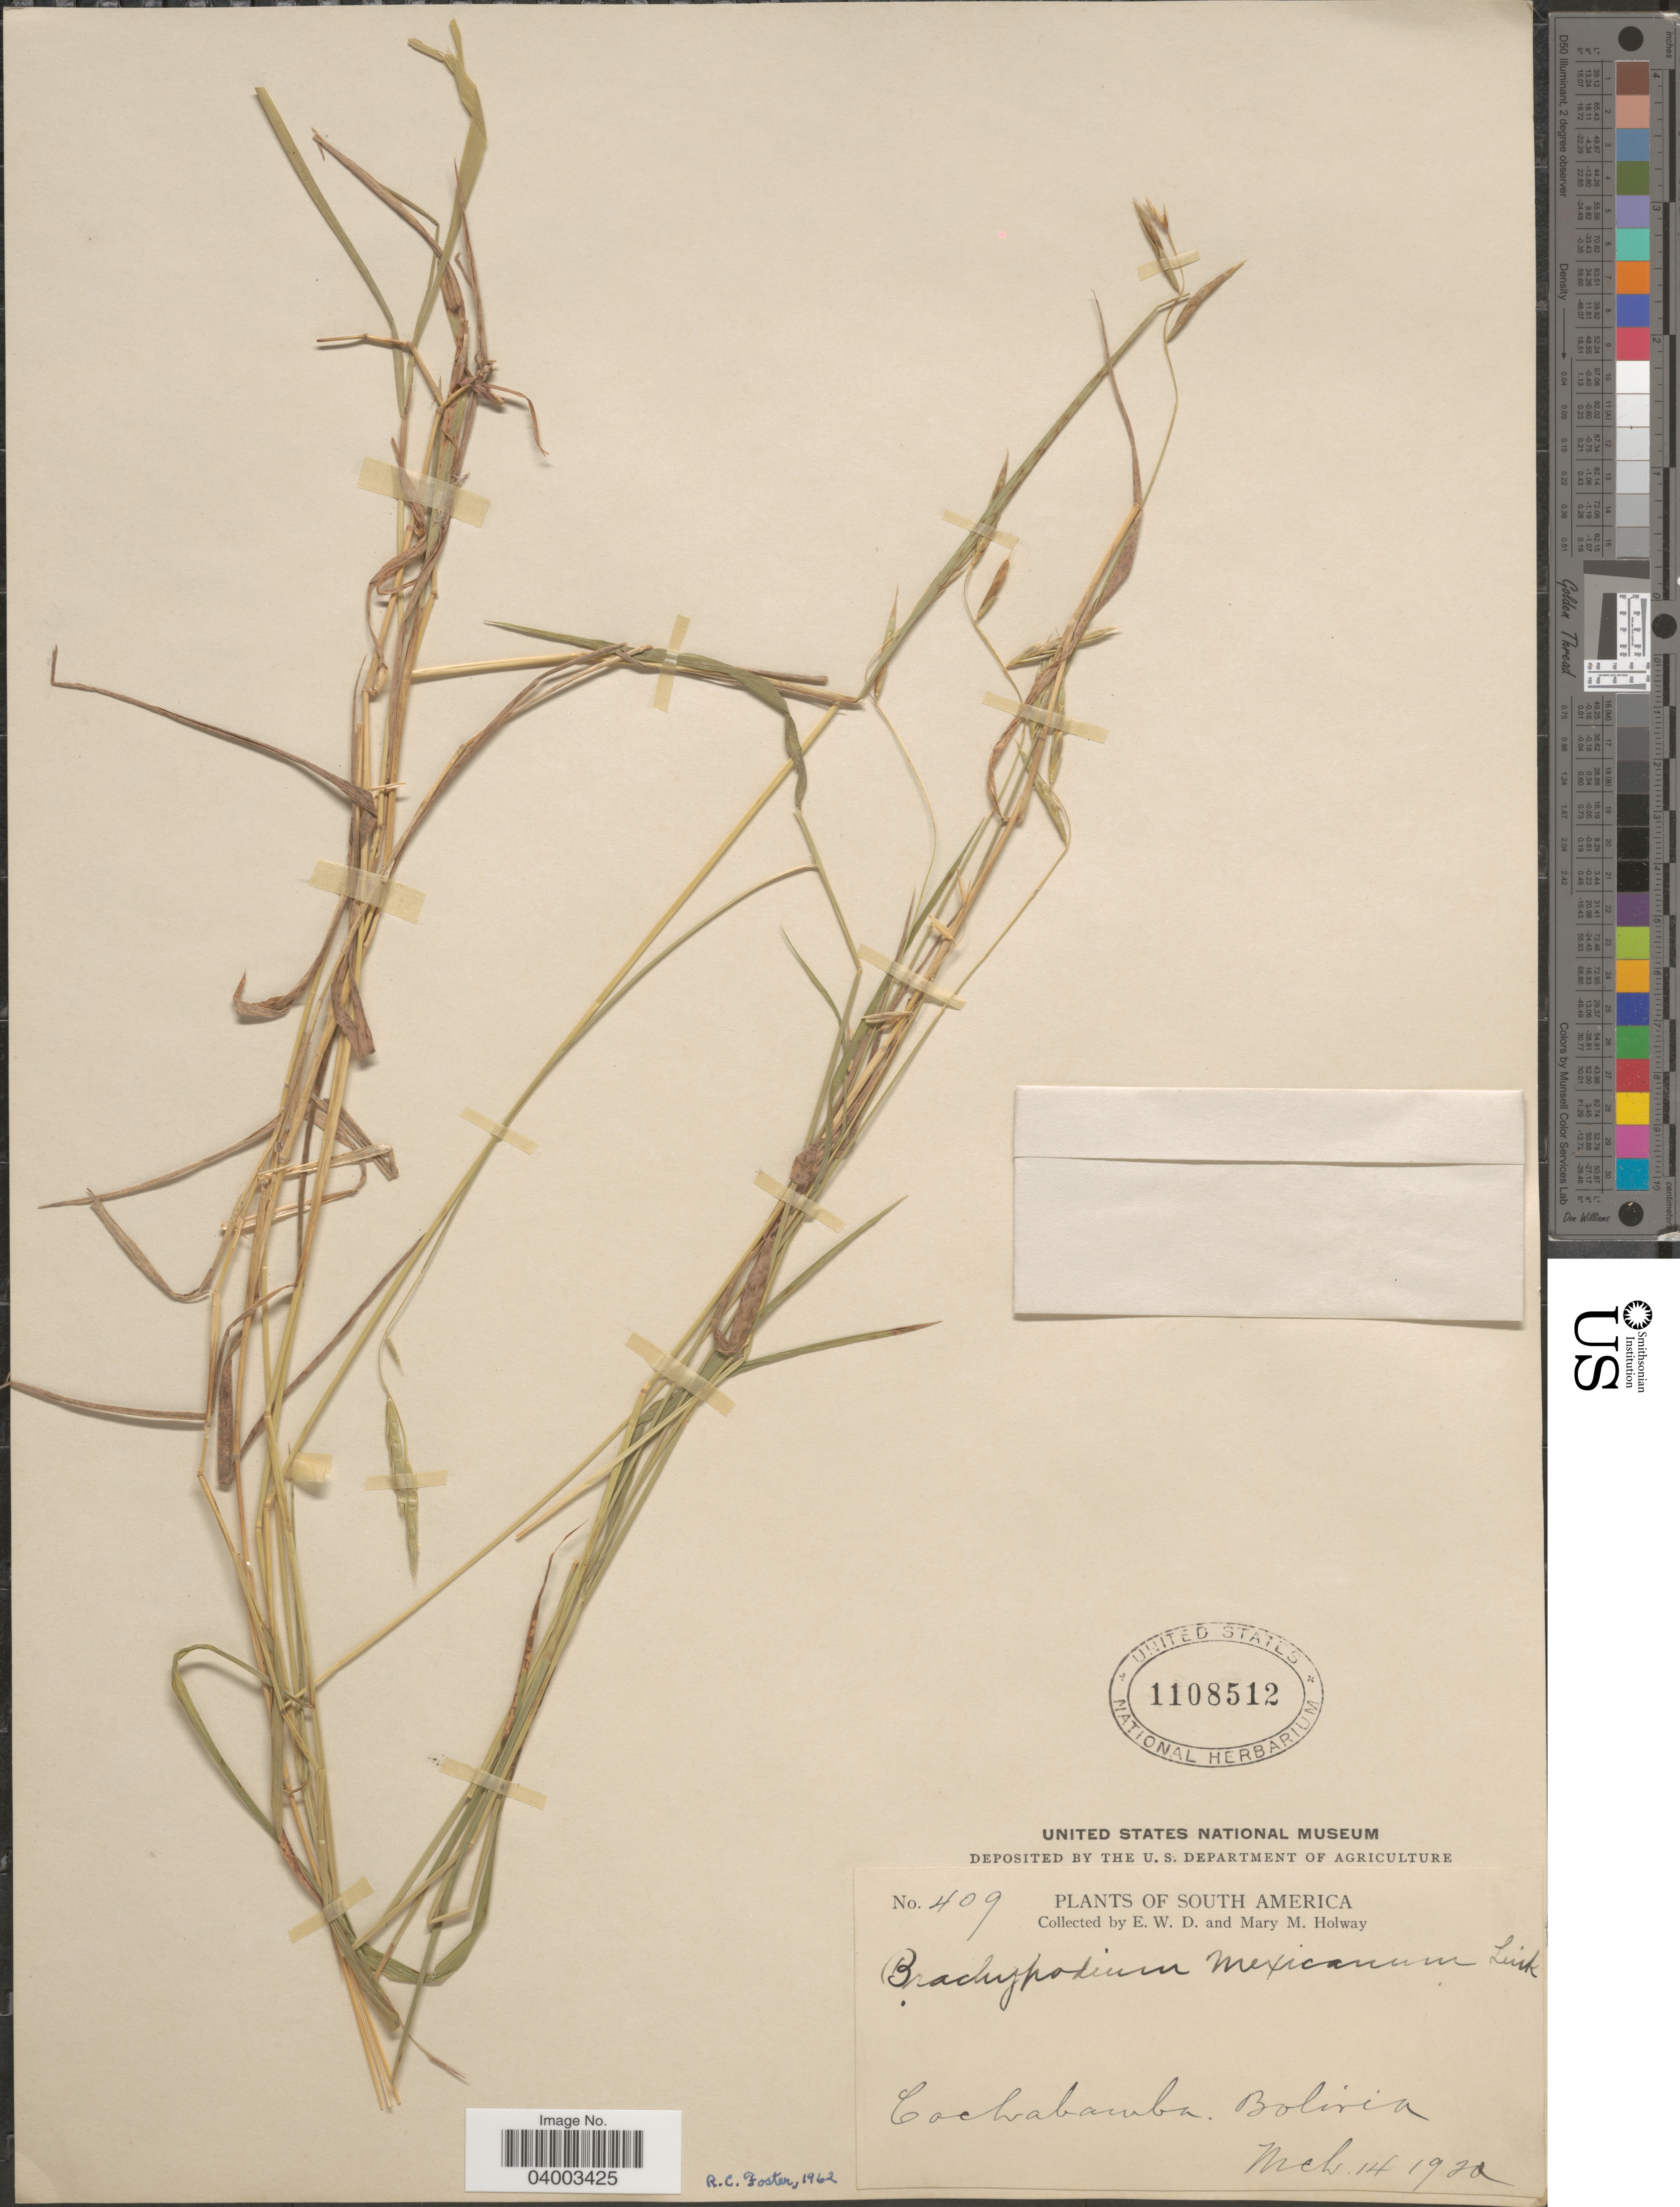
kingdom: Plantae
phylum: Tracheophyta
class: Liliopsida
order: Poales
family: Poaceae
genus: Brachypodium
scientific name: Brachypodium mexicanum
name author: (Roem. & Schult.) Link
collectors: E. W. D. Holway & M. M. Holway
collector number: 409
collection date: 1920-03-14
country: Bolivia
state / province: Cochabamba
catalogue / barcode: US 1108512